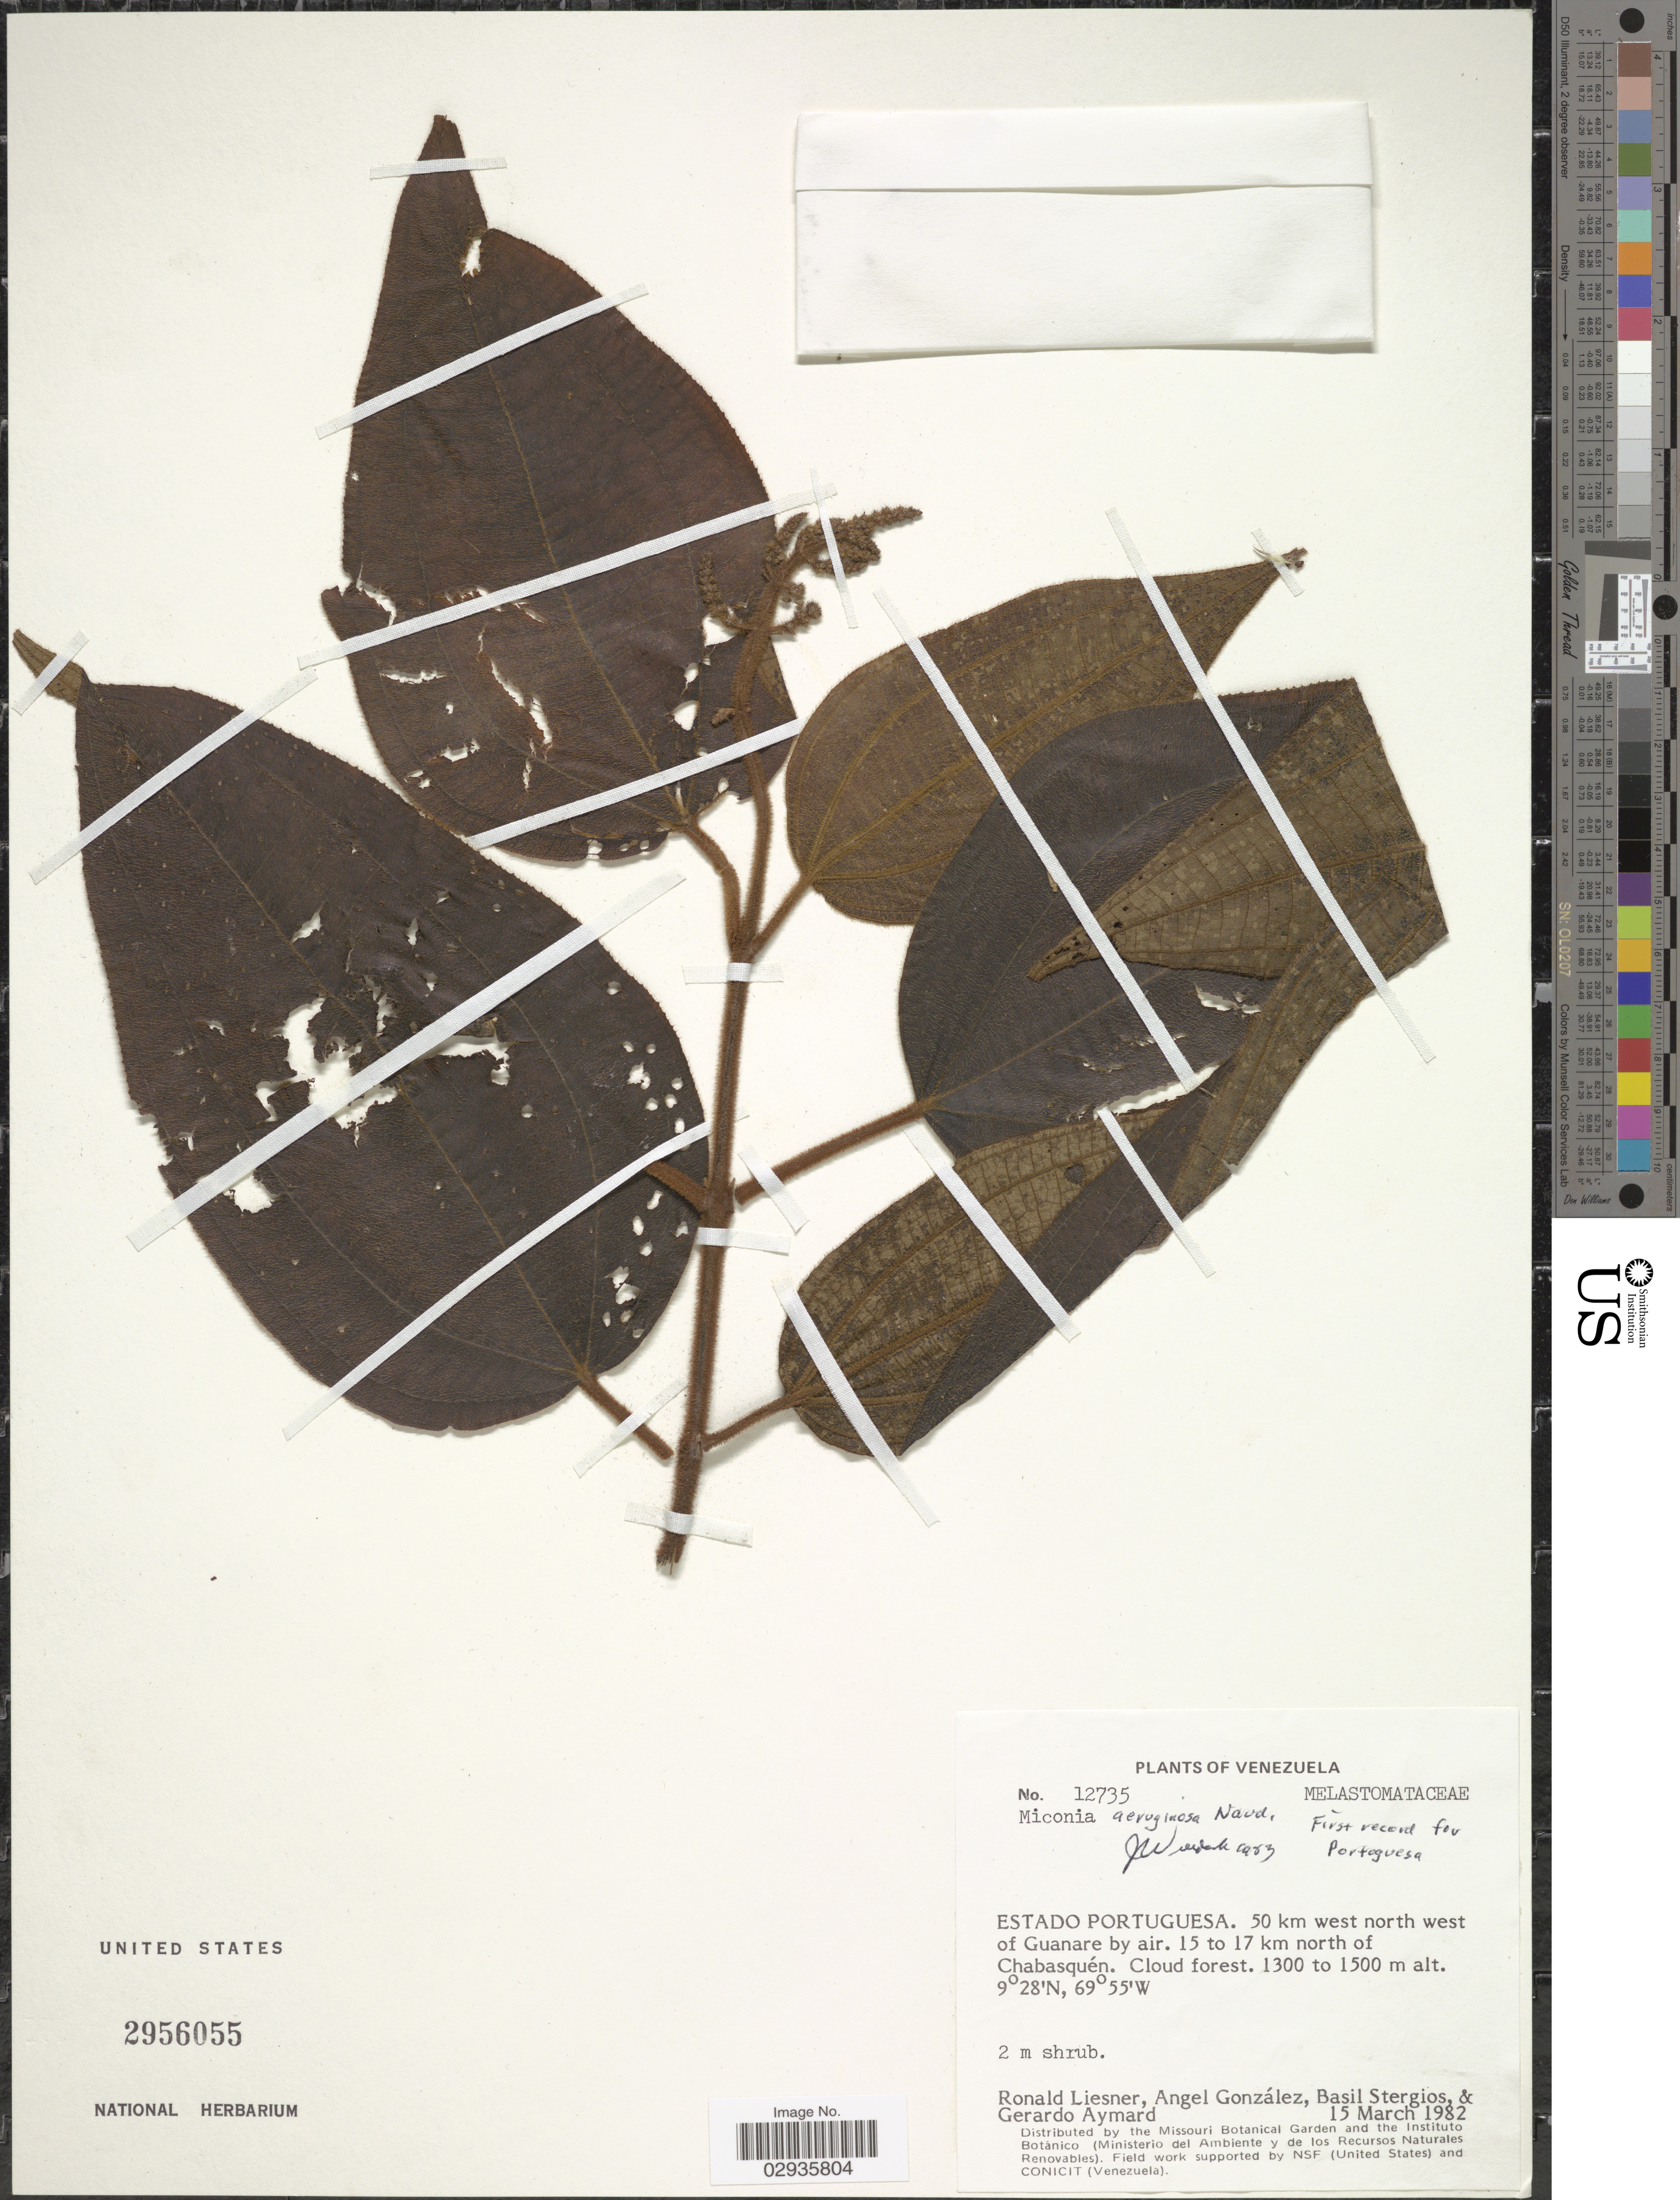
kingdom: Plantae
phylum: Tracheophyta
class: Magnoliopsida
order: Myrtales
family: Melastomataceae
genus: Miconia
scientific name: Miconia aeruginosa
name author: Naudin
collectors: R. L. Liesner, A. C. González, B. G. Stergios & G. A. Aymard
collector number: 12735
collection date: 1982-03-15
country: Venezuela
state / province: Portuguesa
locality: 50 km WNW of Guanare by air. 15 to 17 km N of Chabasquén.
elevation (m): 1300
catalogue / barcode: US 2956055